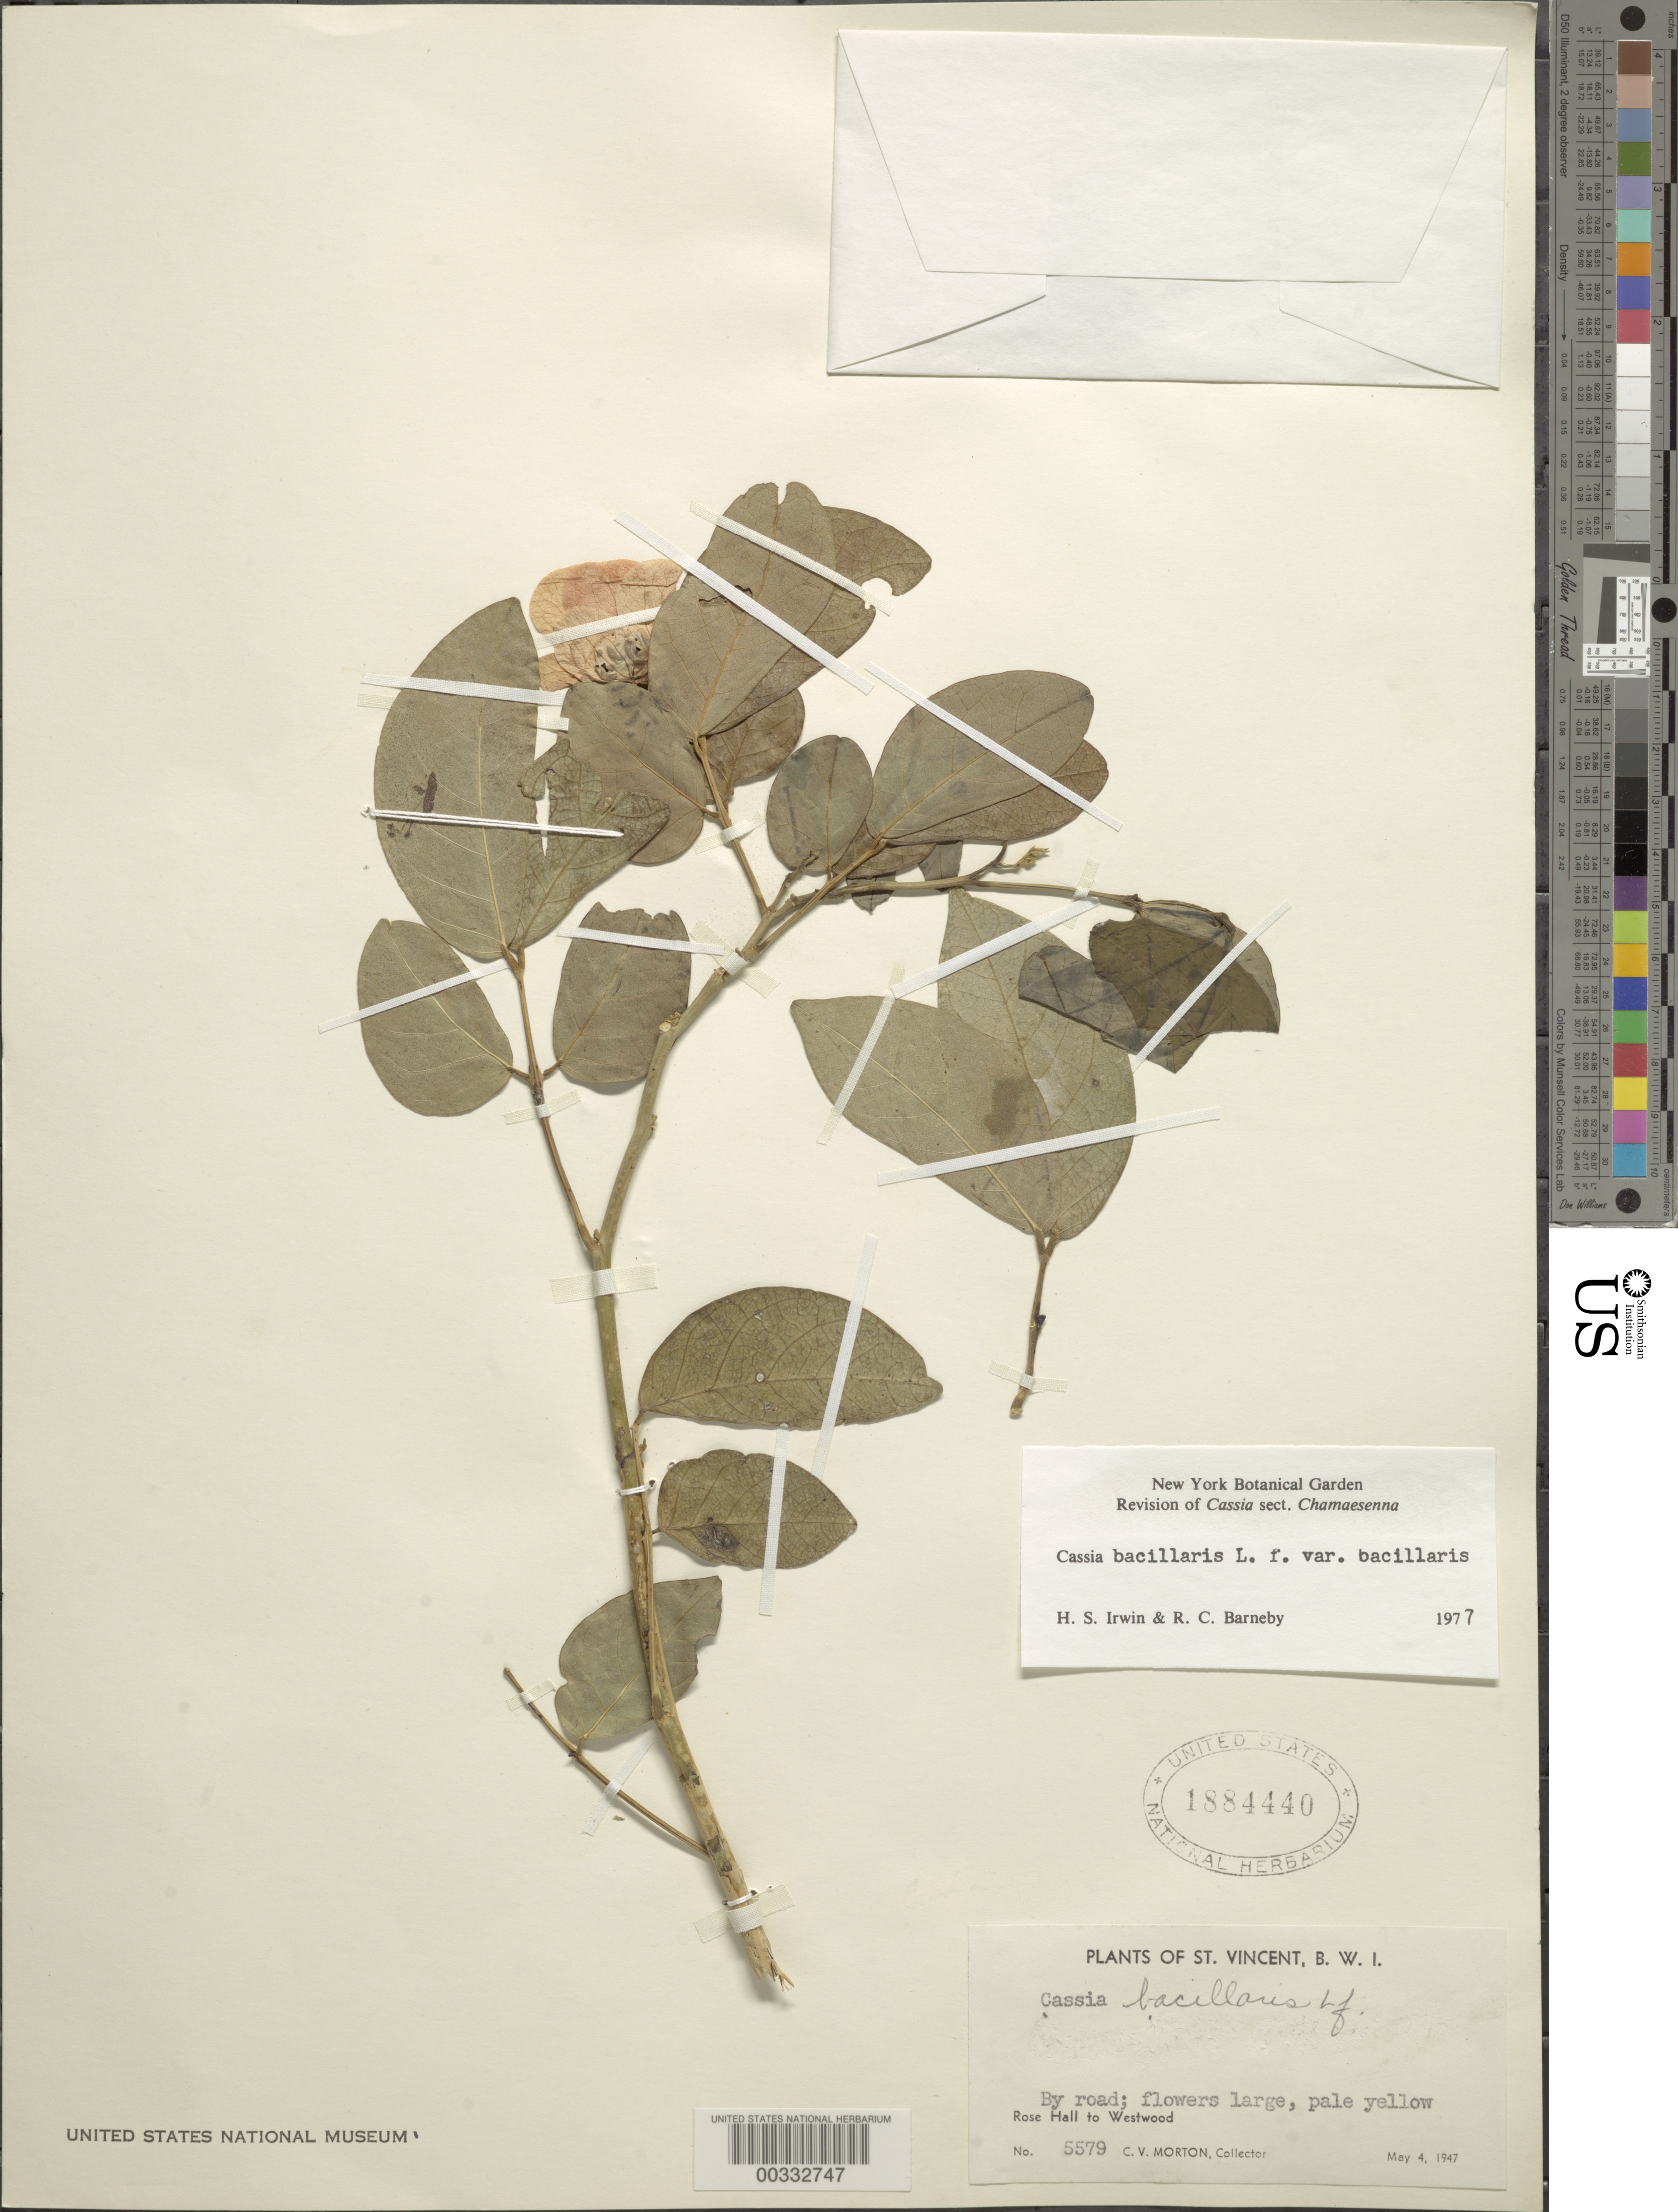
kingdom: Plantae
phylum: Tracheophyta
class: Magnoliopsida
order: Fabales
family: Fabaceae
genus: Senna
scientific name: Senna bacillaris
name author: (L. f.) H.S. Irwin & Barneby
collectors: C. V. Morton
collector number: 5579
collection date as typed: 04 May 1947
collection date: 1947-05-04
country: St. Vincent - Grenadines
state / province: Saint David (?)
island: St. Vincent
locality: Rose hall to westwood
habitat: By road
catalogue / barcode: US 1884440